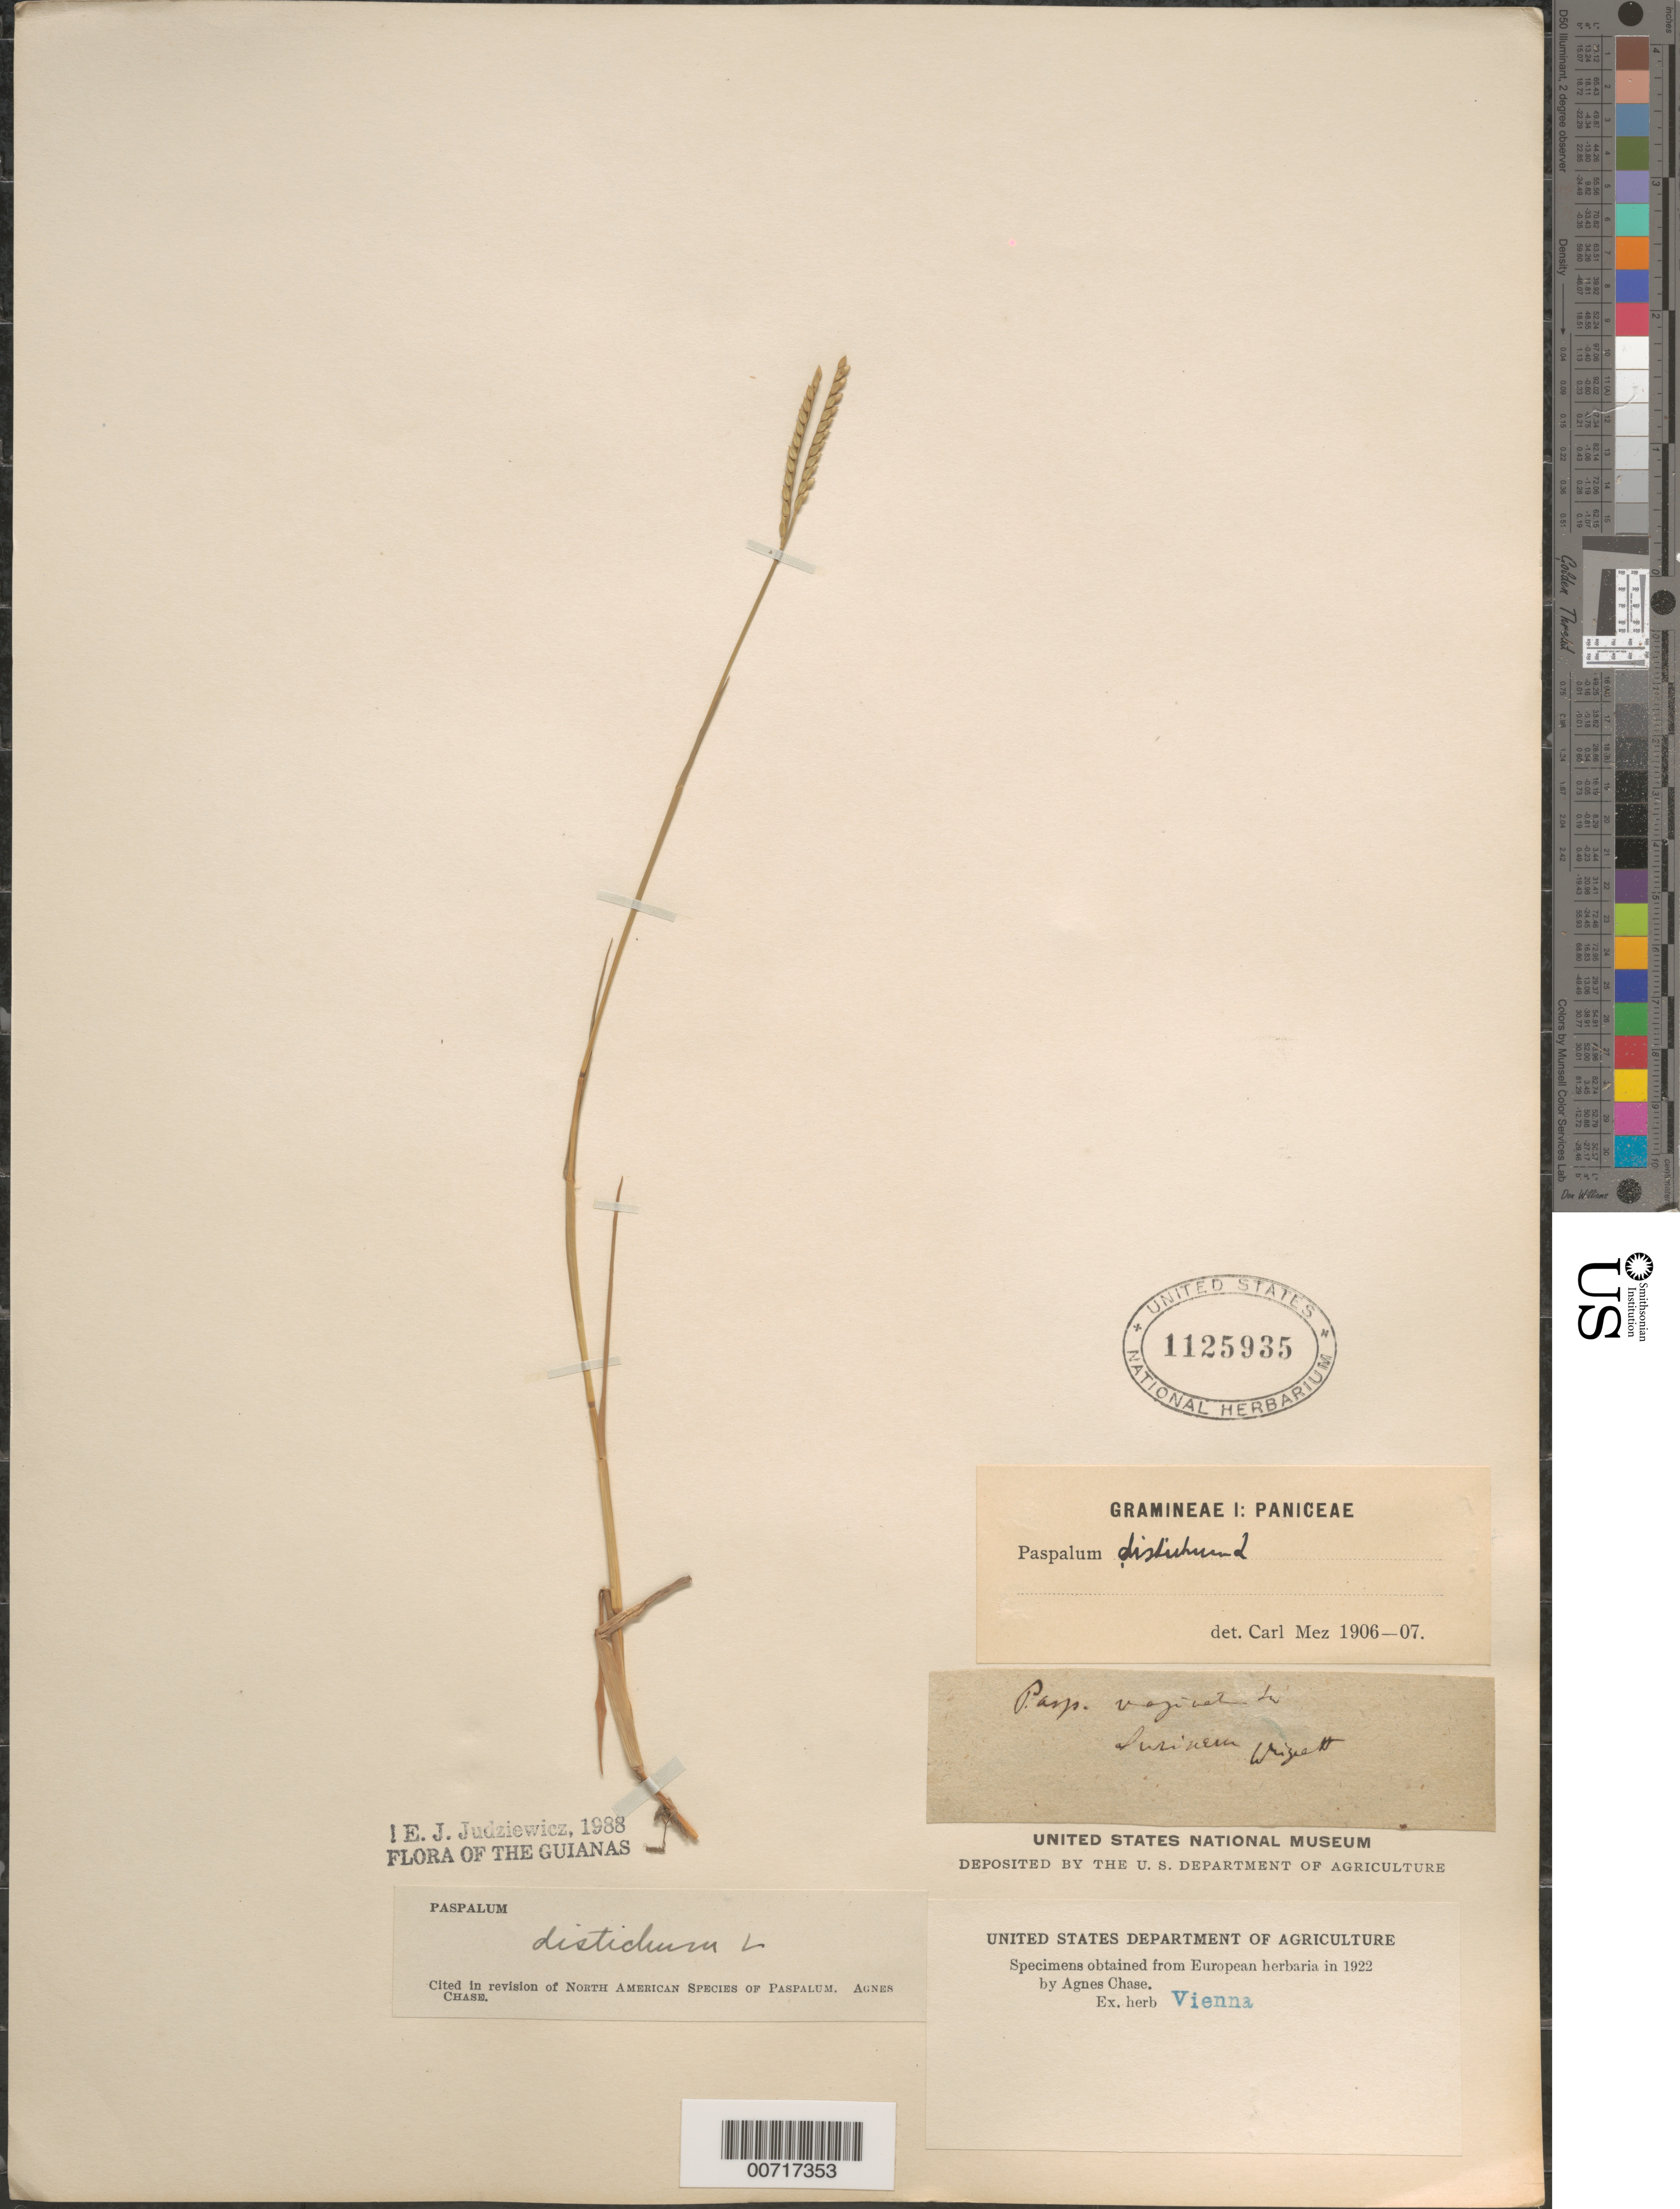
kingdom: Plantae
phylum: Tracheophyta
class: Liliopsida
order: Poales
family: Poaceae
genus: Paspalum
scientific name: Paspalum distichum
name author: L.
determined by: Judziewicz, E. J.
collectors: -. Weigelt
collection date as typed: s.d.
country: Suriname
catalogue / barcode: US 1125935